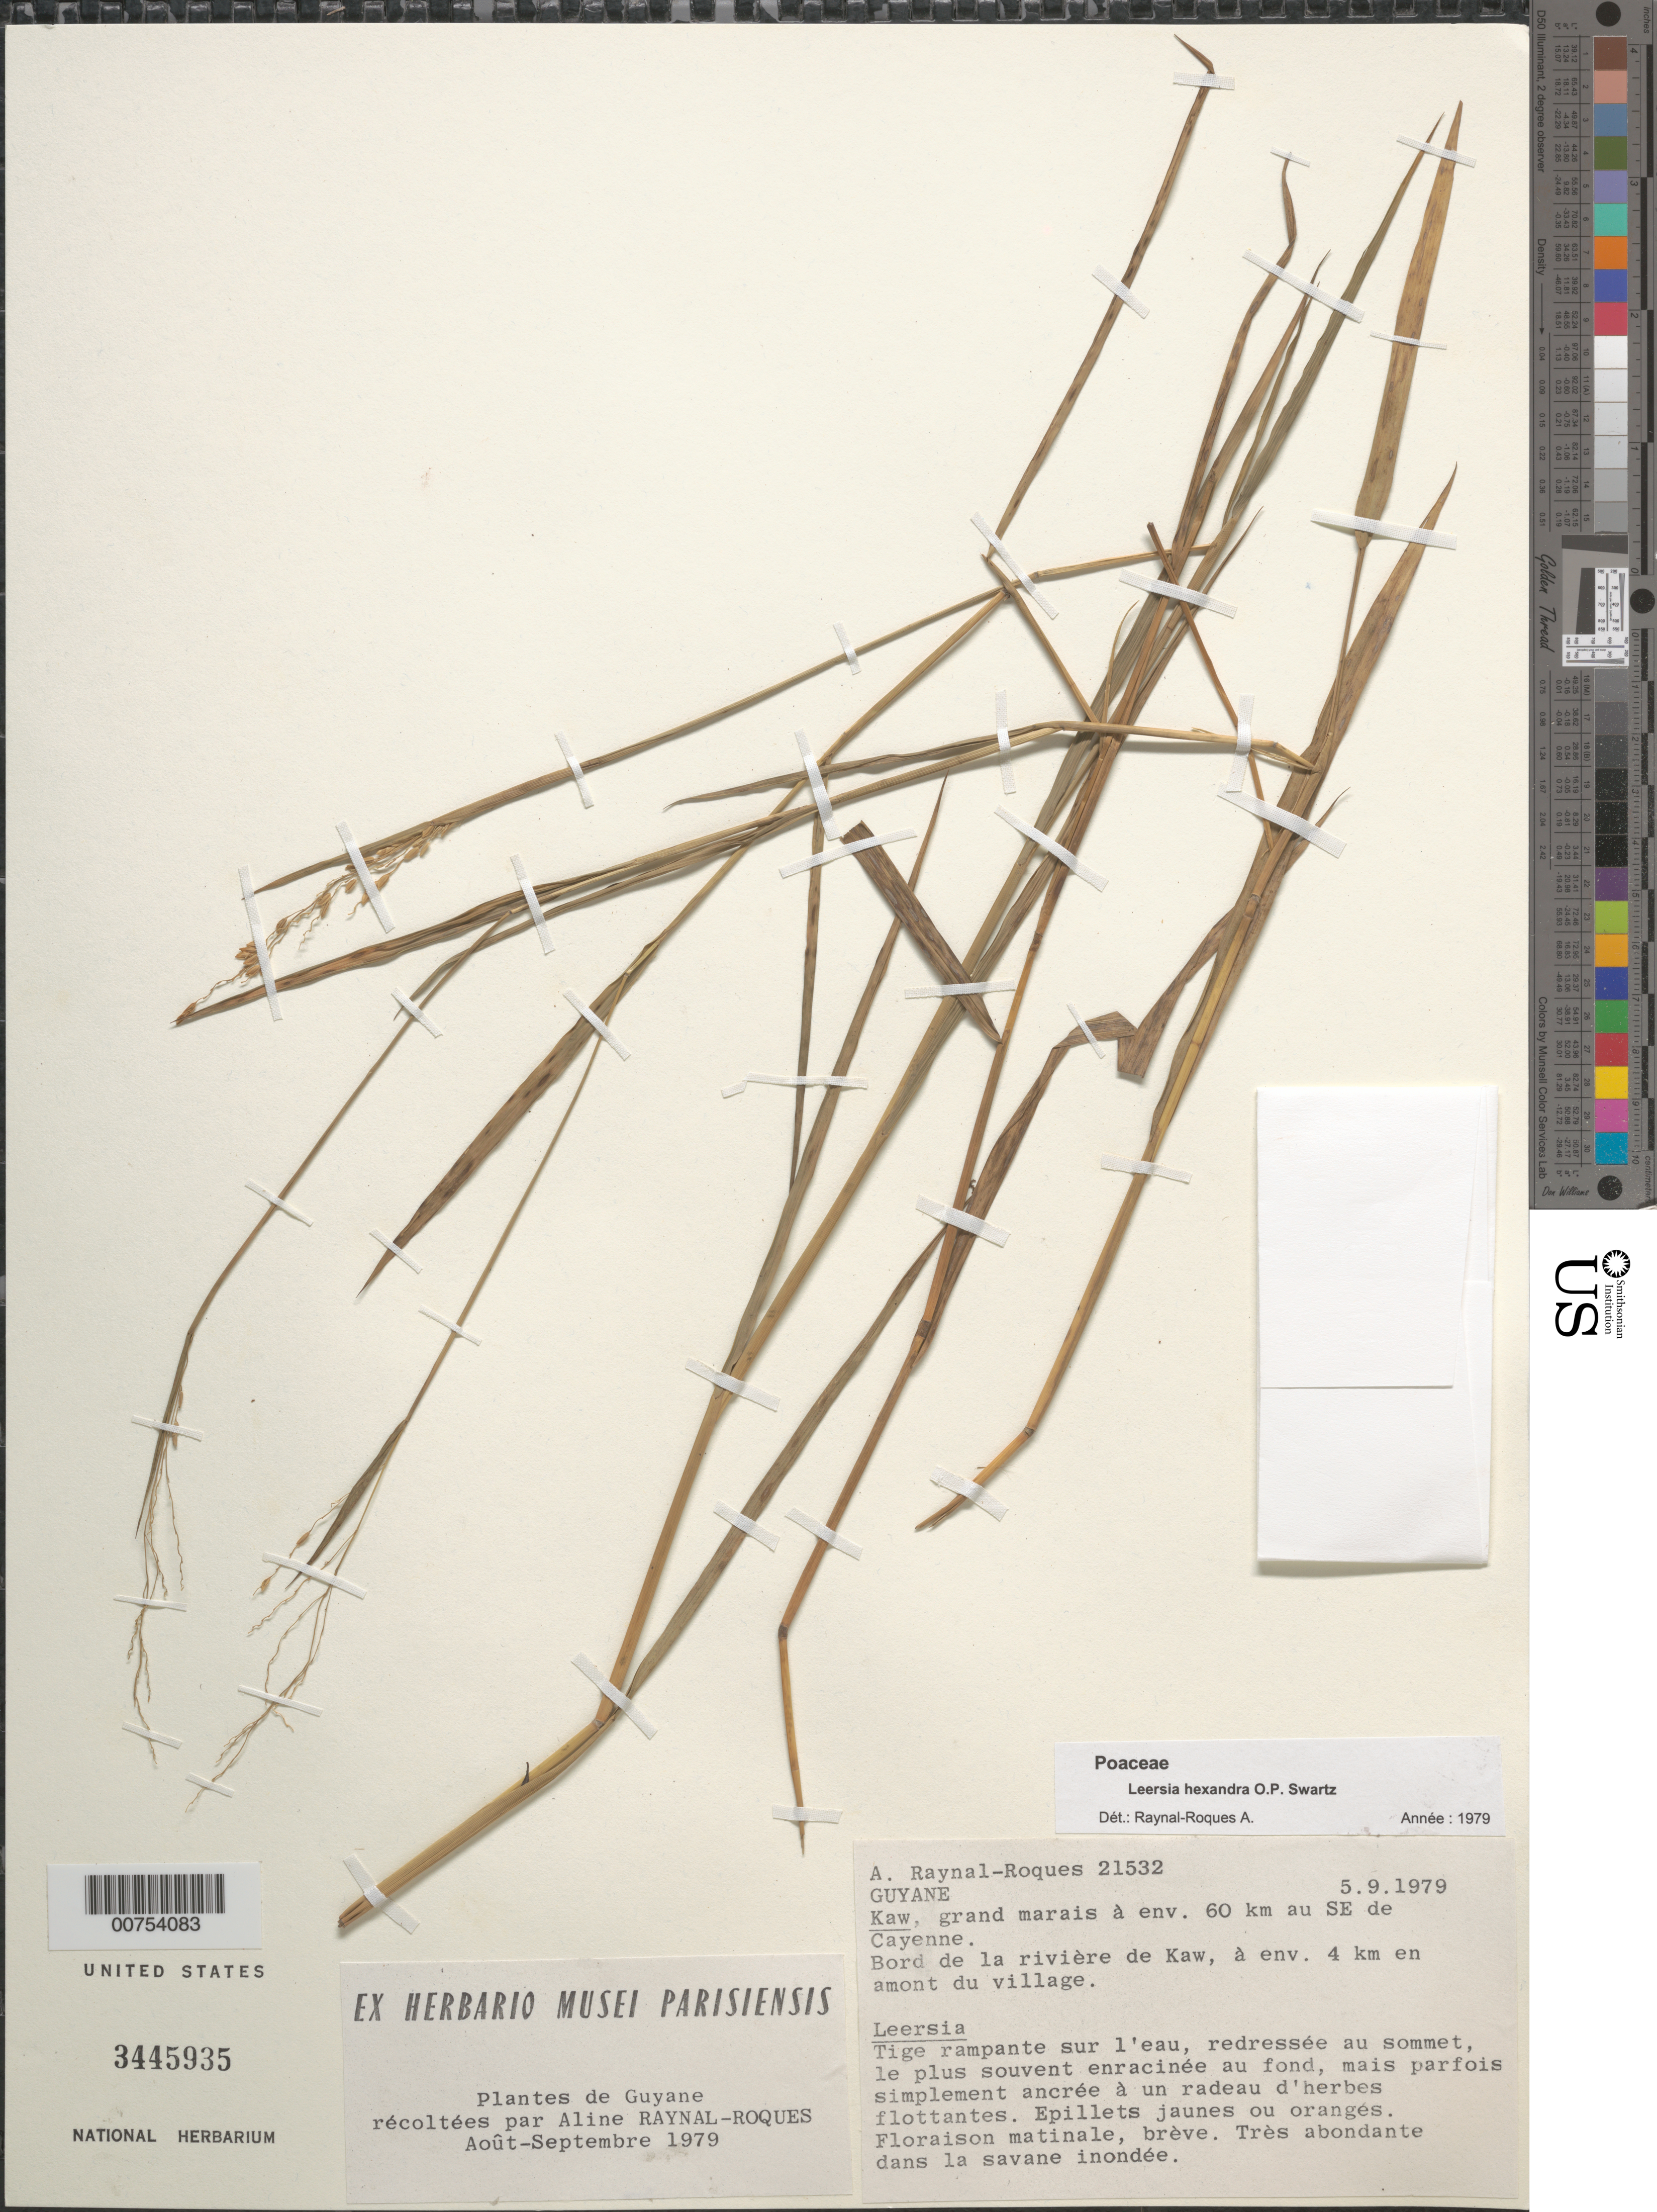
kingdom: Plantae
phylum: Tracheophyta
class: Liliopsida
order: Poales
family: Poaceae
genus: Leersia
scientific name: Leersia hexandra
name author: Sw.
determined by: Raynal, A. M.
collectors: A. M. Raynal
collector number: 21532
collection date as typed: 5-Sep-79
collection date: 1979-09-05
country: French Guiana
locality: Kaw, 60 km SE of Cayenne, bord de la riv. Kaw, 4 km du village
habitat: Tres abondante dans la savane inondee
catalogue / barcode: US 3445935